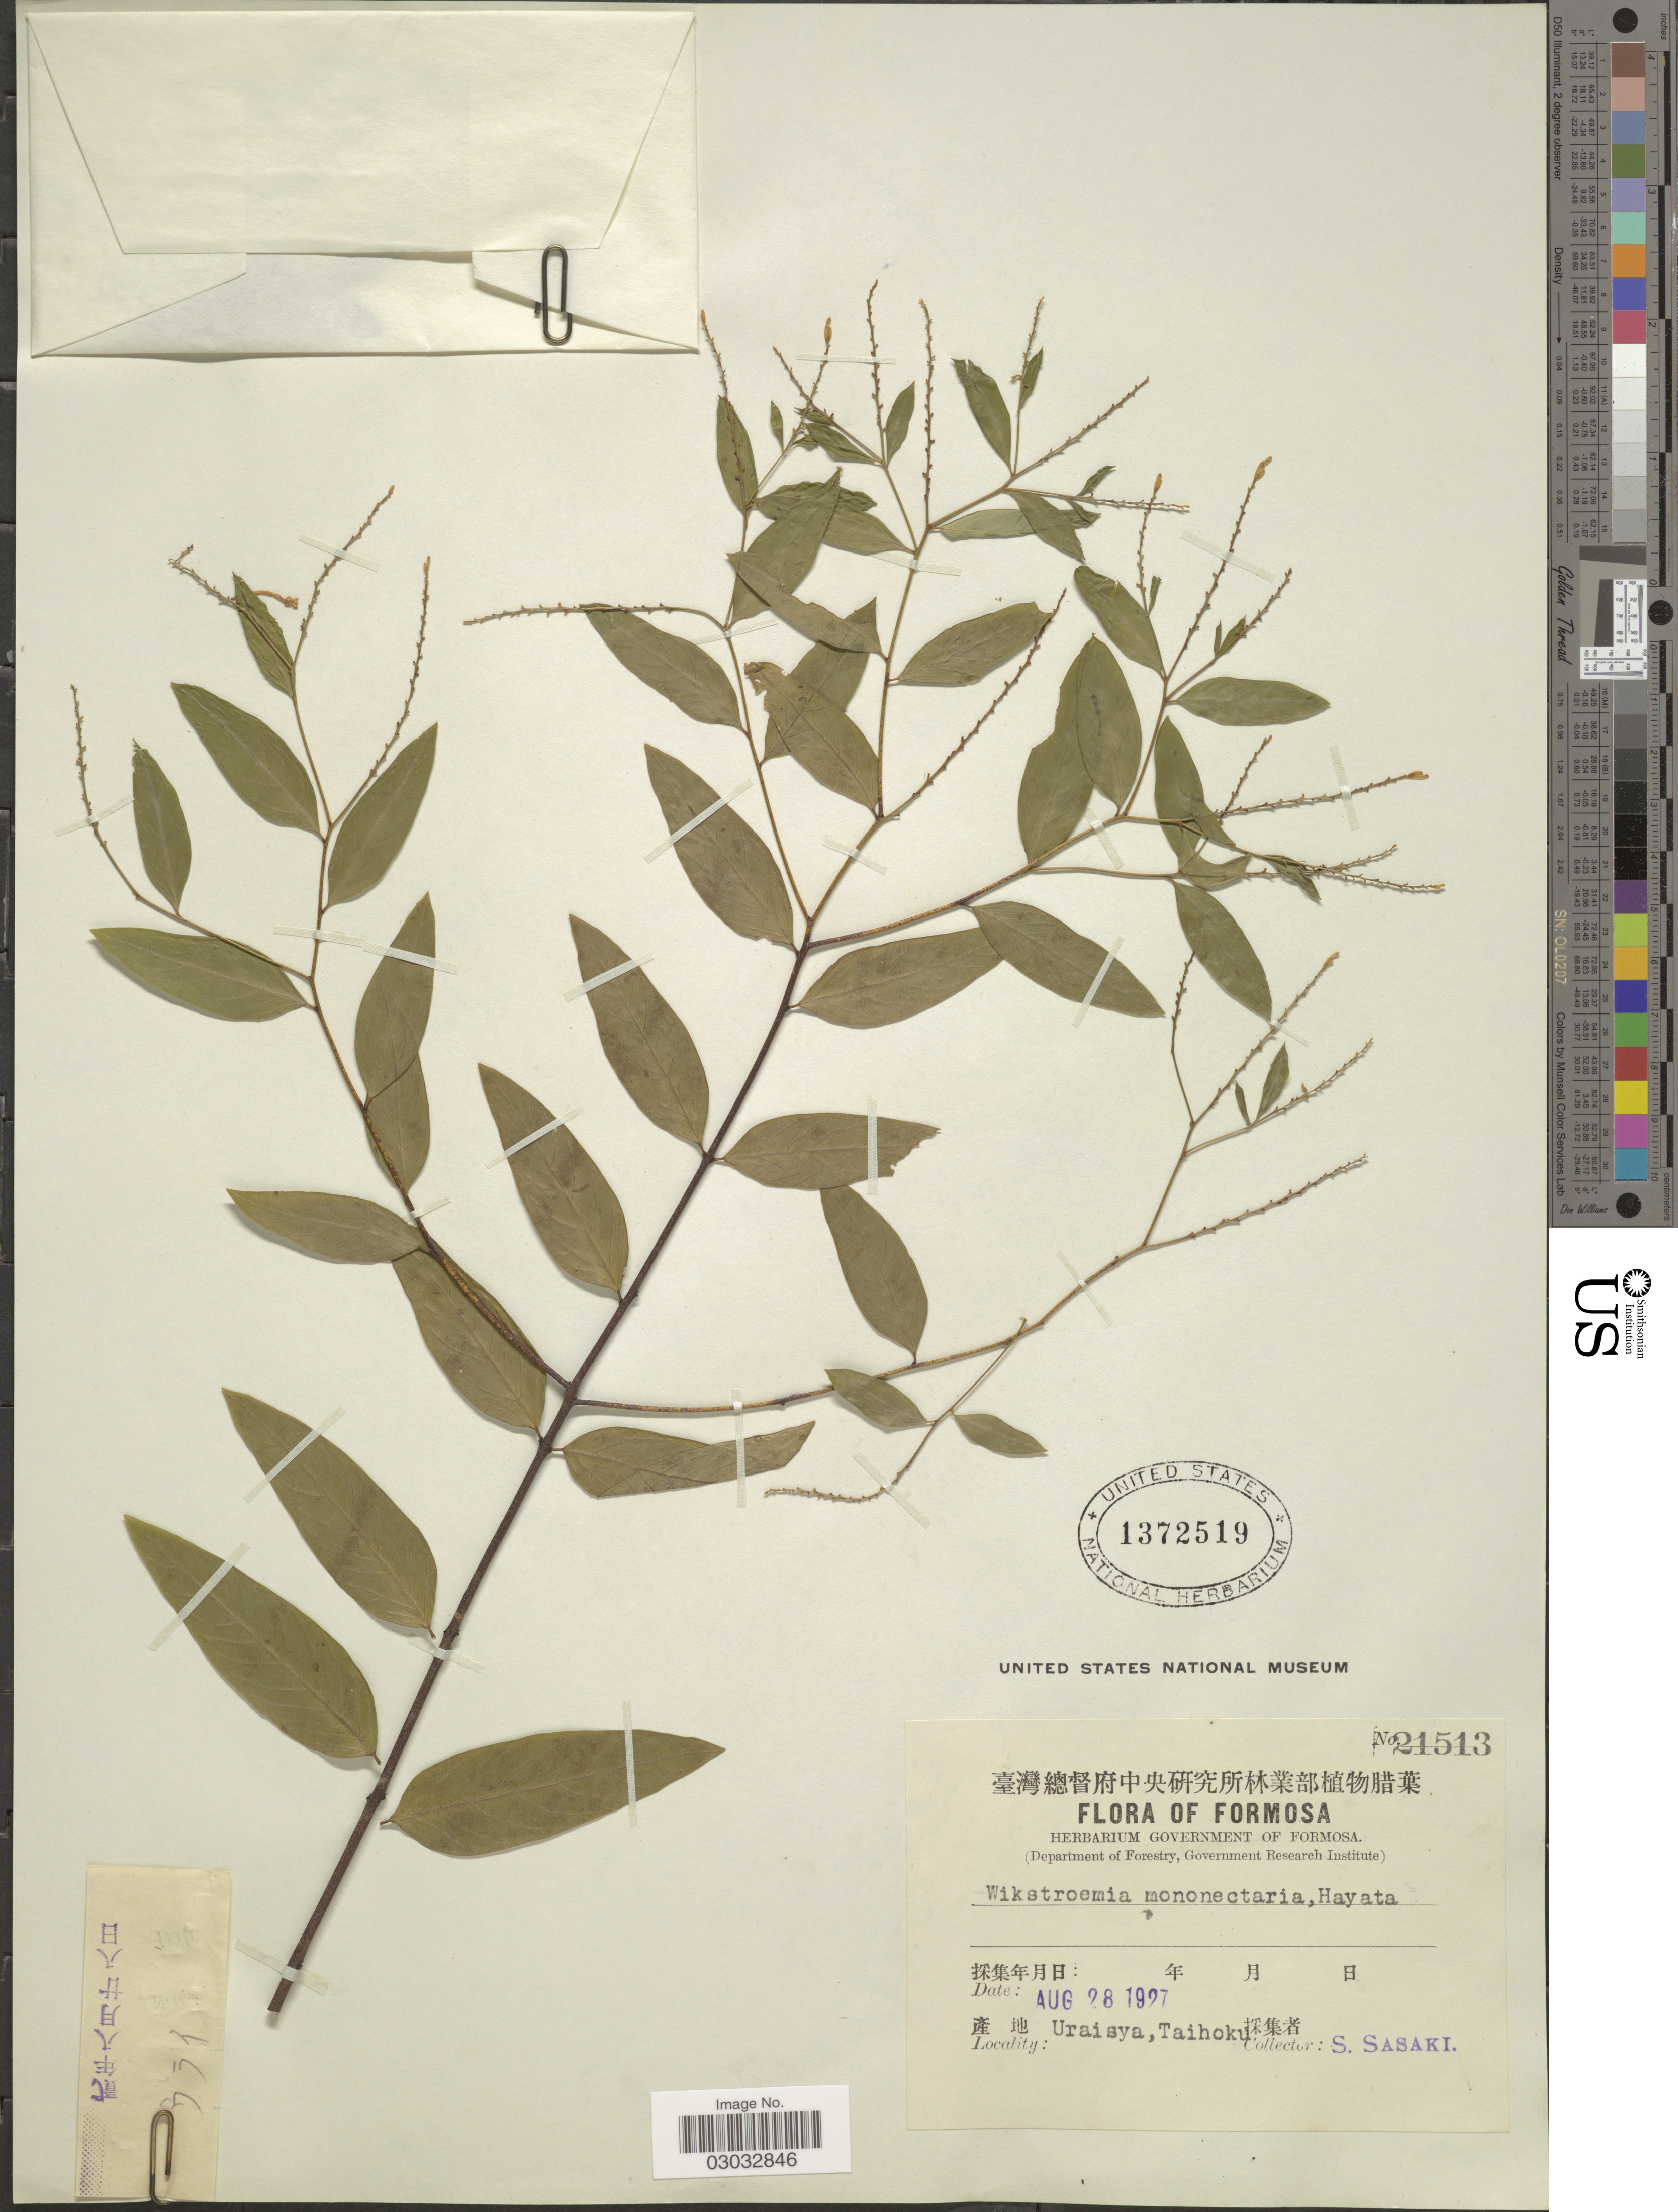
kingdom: Plantae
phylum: Tracheophyta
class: Magnoliopsida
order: Malvales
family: Thymelaeaceae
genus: Wikstroemia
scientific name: Wikstroemia mononectaria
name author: Hayata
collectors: S. Sasaki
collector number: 21513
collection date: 1927-08-28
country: Taiwan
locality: Formosa, Uraisya, Taihoku.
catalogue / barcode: US 1372519